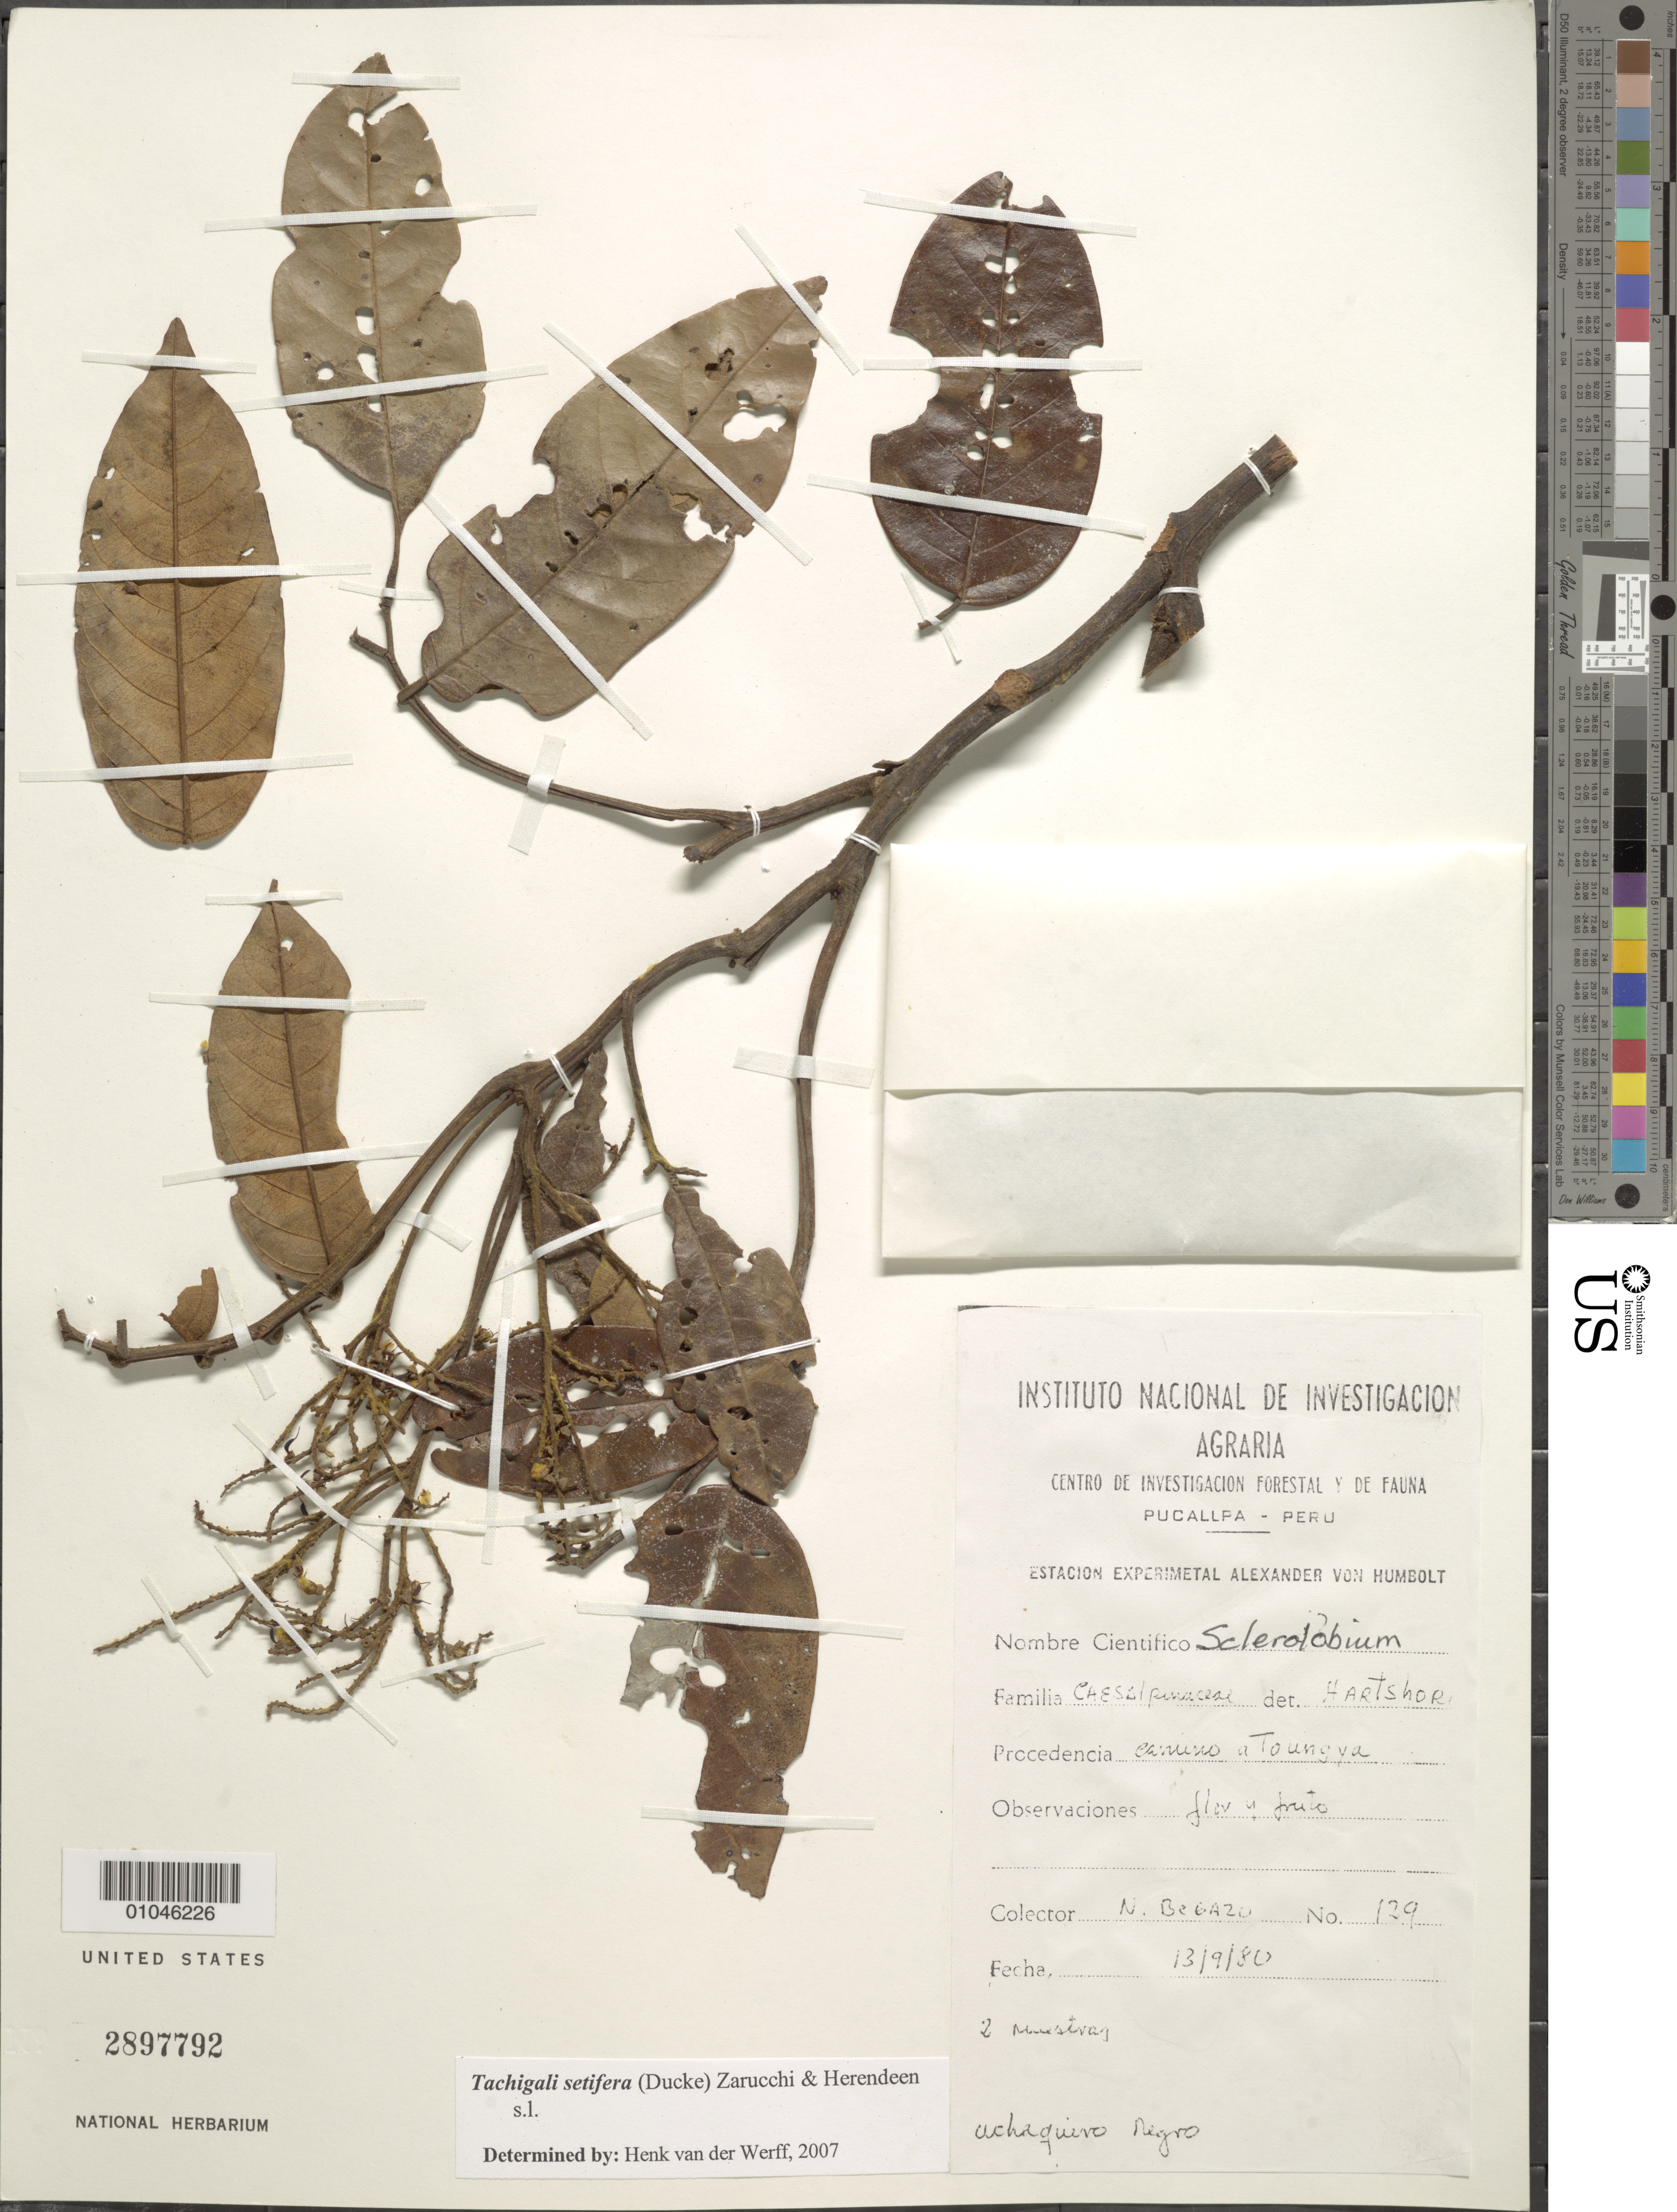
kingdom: Plantae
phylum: Tracheophyta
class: Magnoliopsida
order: Fabales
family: Fabaceae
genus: Tachigali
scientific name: Tachigali setifera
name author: (Ducke) Zarucchi & Herend.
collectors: N. Begazo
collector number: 129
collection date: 1980-09-13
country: Peru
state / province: Ucayali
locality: Camino a Toungya, Pucallpa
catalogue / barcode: US 2897792